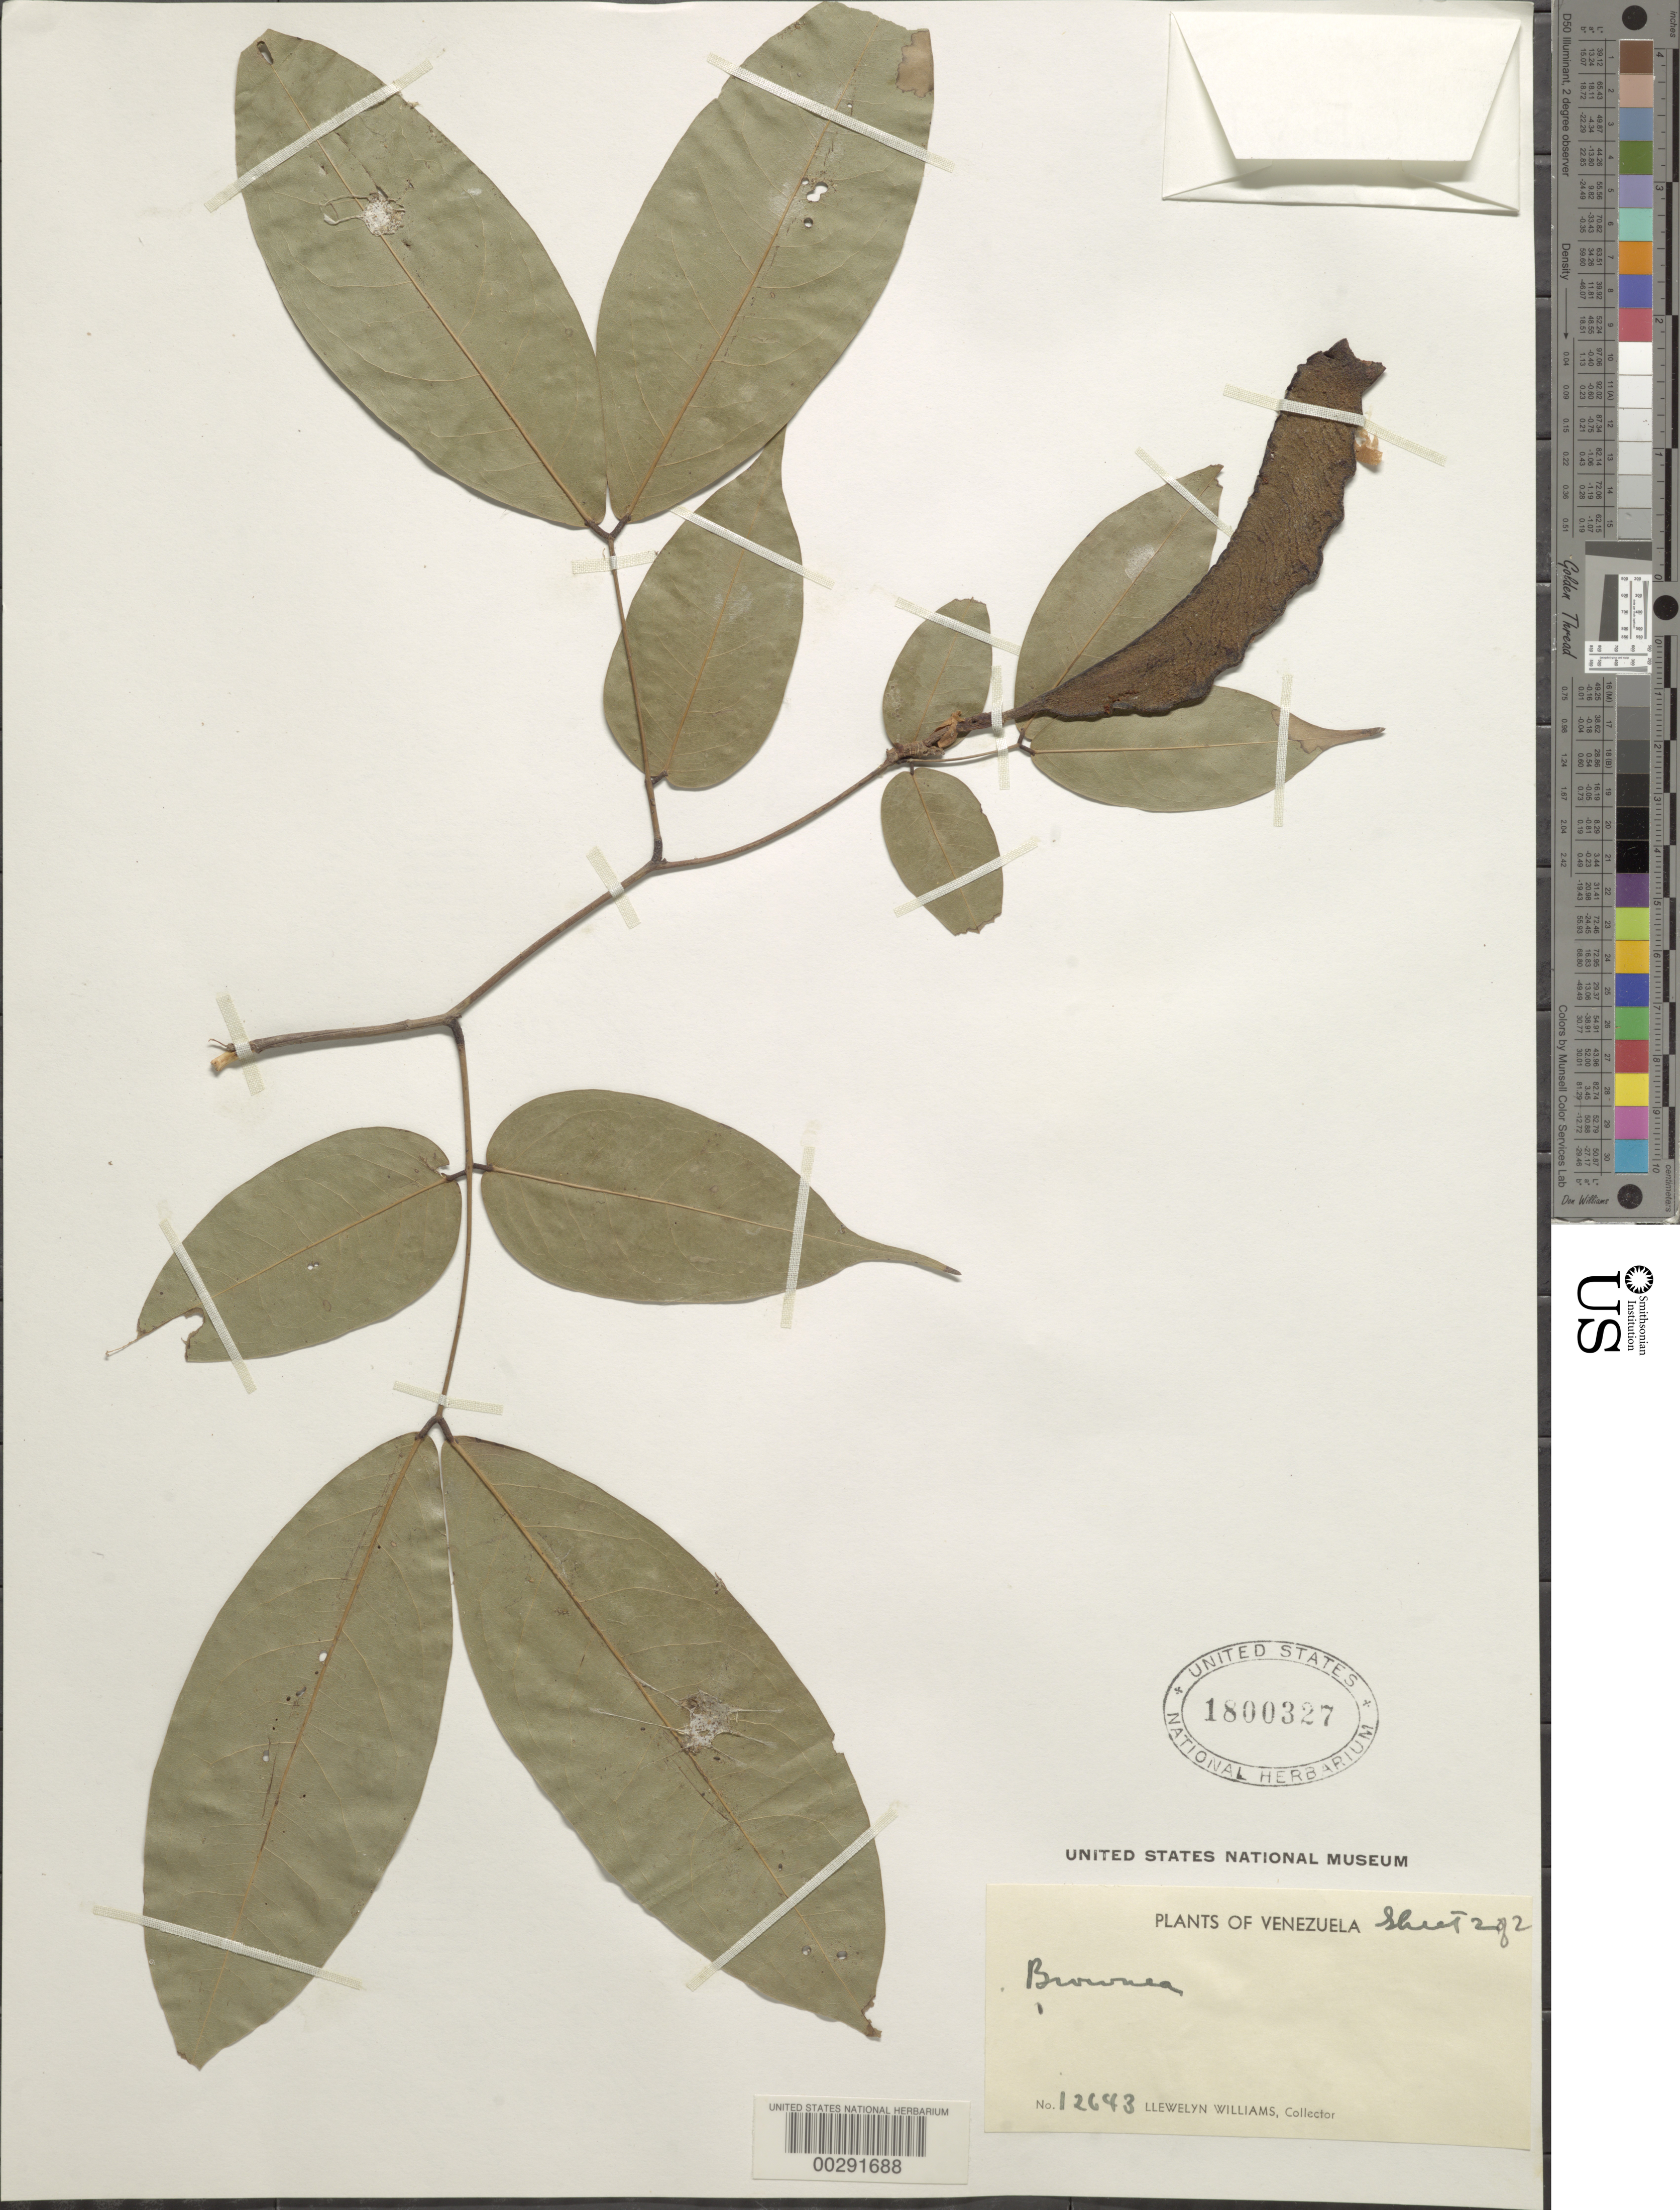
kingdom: Plantae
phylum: Tracheophyta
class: Magnoliopsida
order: Fabales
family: Fabaceae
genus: Brownea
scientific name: Brownea sp.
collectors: Ll. Williams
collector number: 12643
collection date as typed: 18 Mar 1940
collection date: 1940-03-18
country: Venezuela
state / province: Bolivar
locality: La ceiba, medio paragua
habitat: Tall forest on the site of a small dry incline, also on the edges of brooks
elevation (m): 70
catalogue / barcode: US 1800327